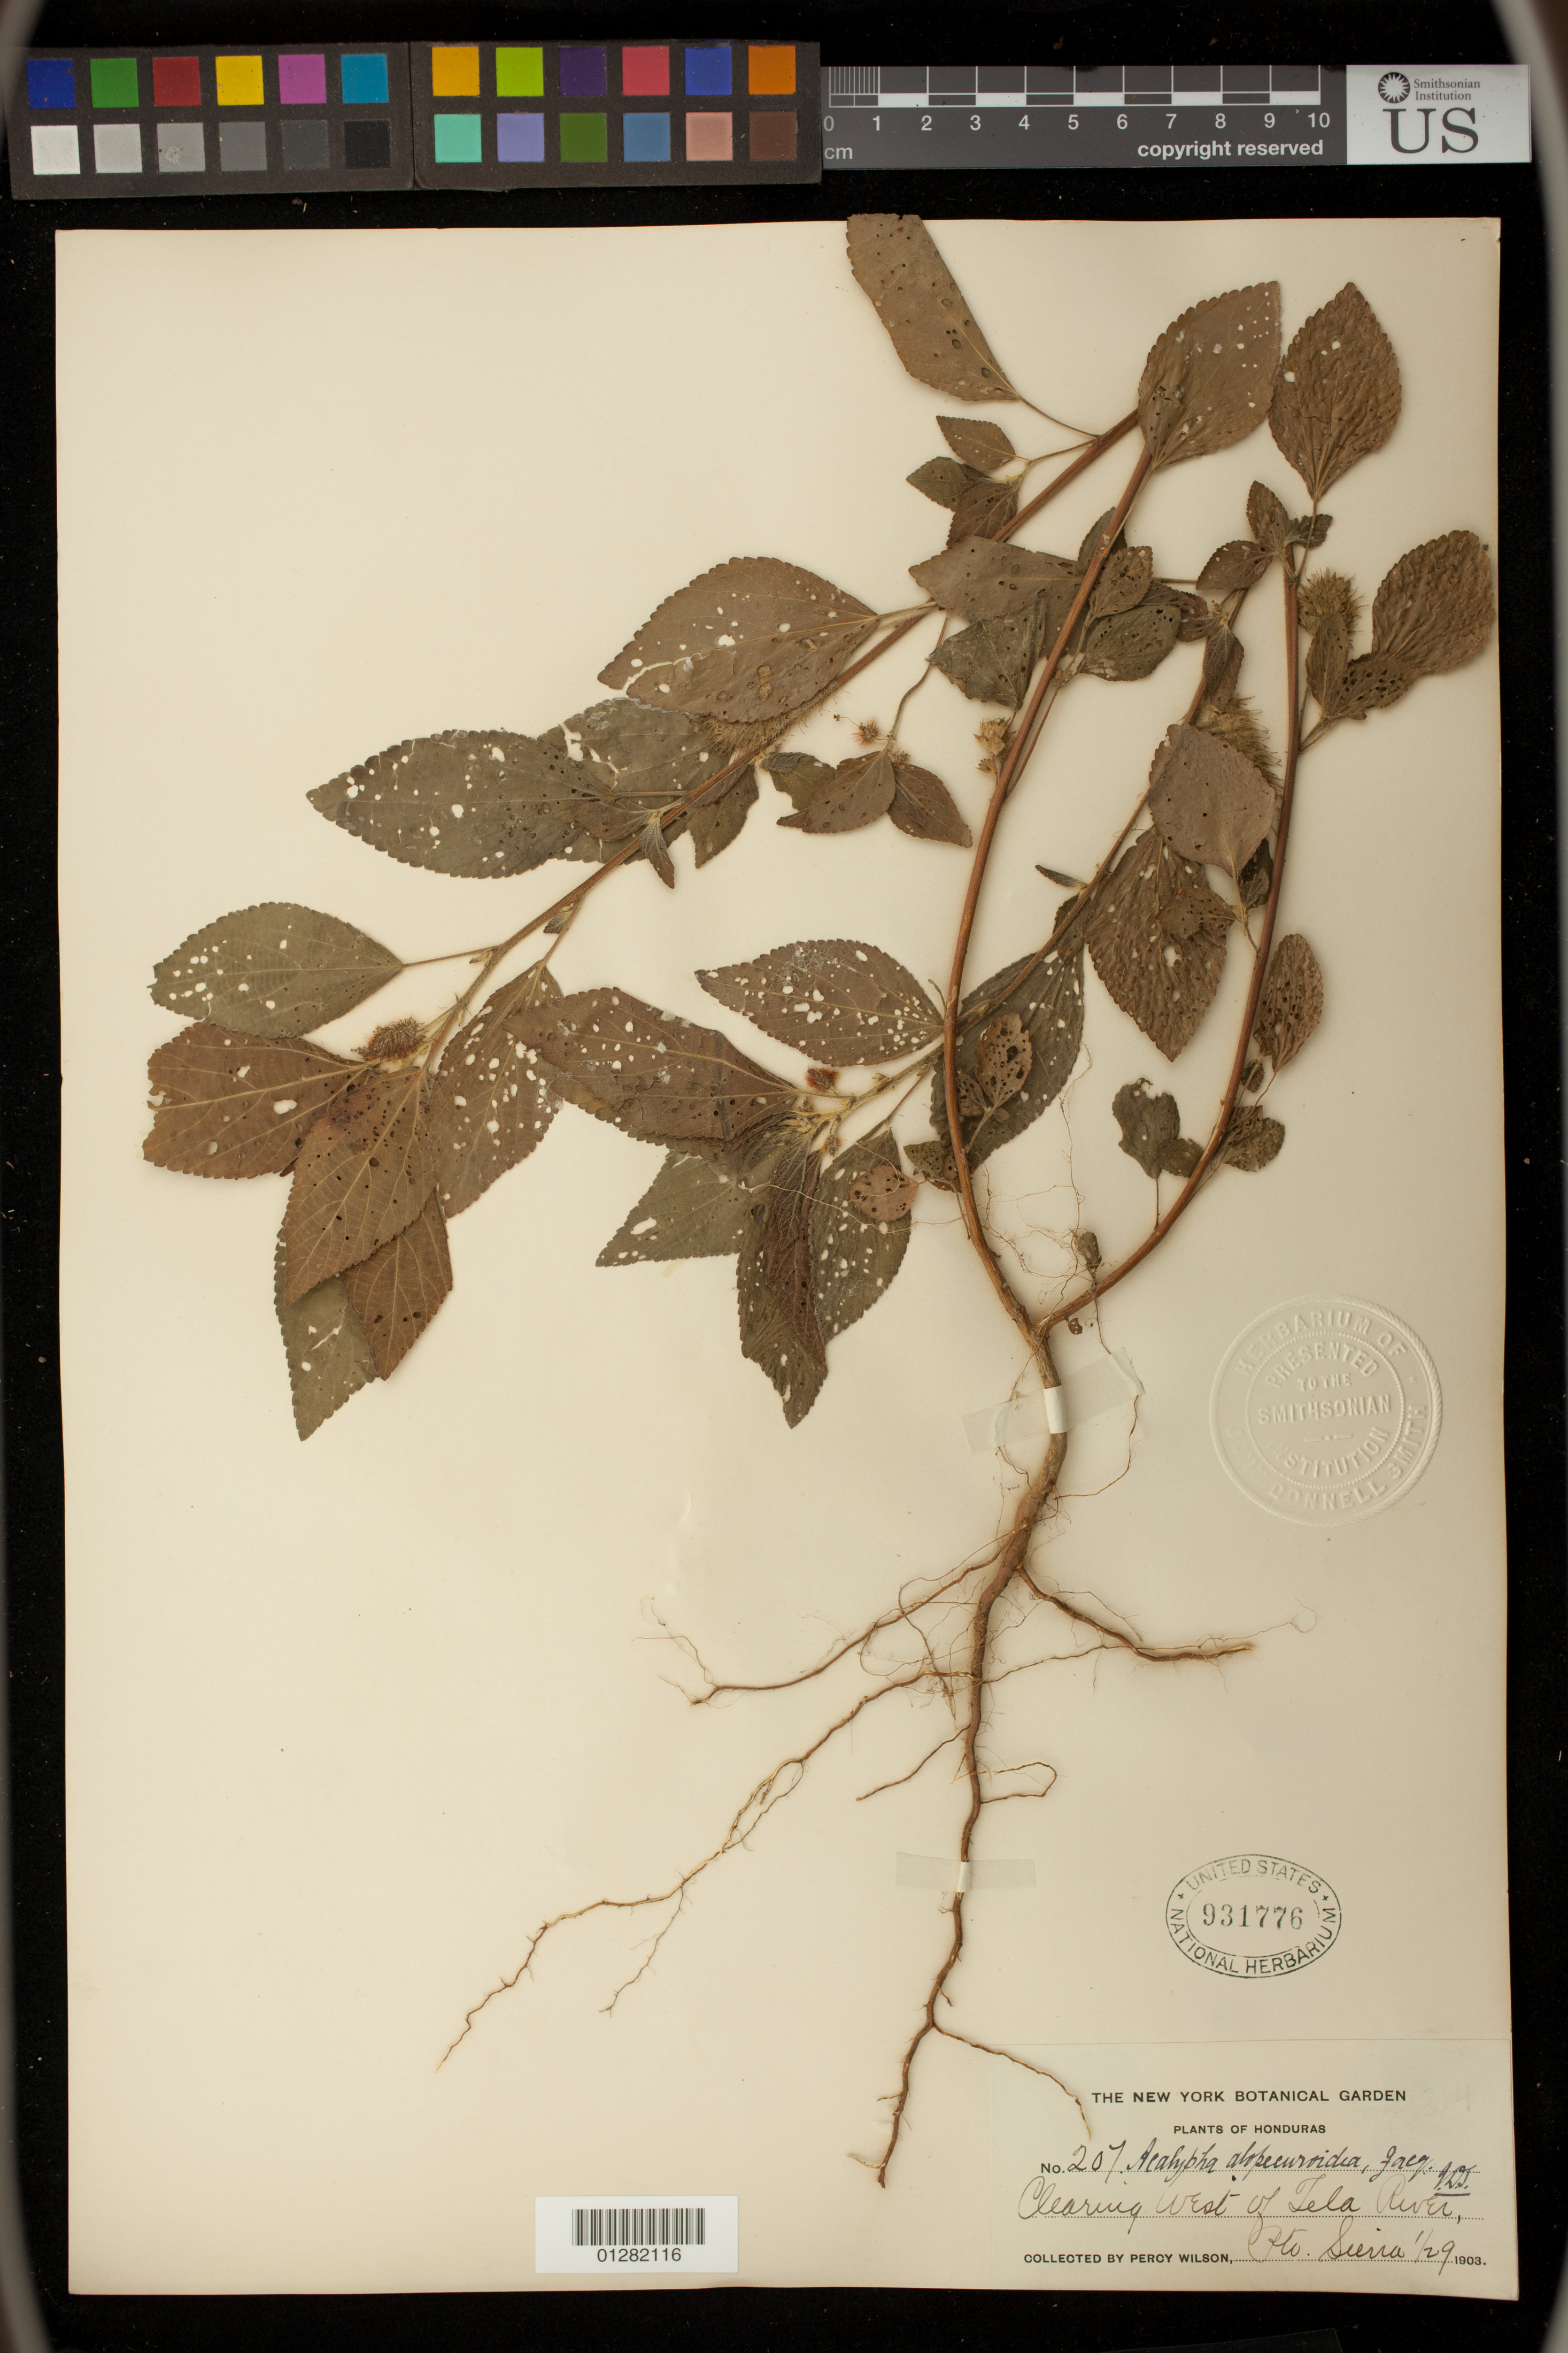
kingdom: Plantae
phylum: Tracheophyta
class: Magnoliopsida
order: Malpighiales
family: Euphorbiaceae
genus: Acalypha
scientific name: Acalypha arvensis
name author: Poepp.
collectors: P. Wilson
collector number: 207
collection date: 1903-01-27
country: Honduras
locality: Clearing west of Tela River, Pto. Sierra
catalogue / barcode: US 931776